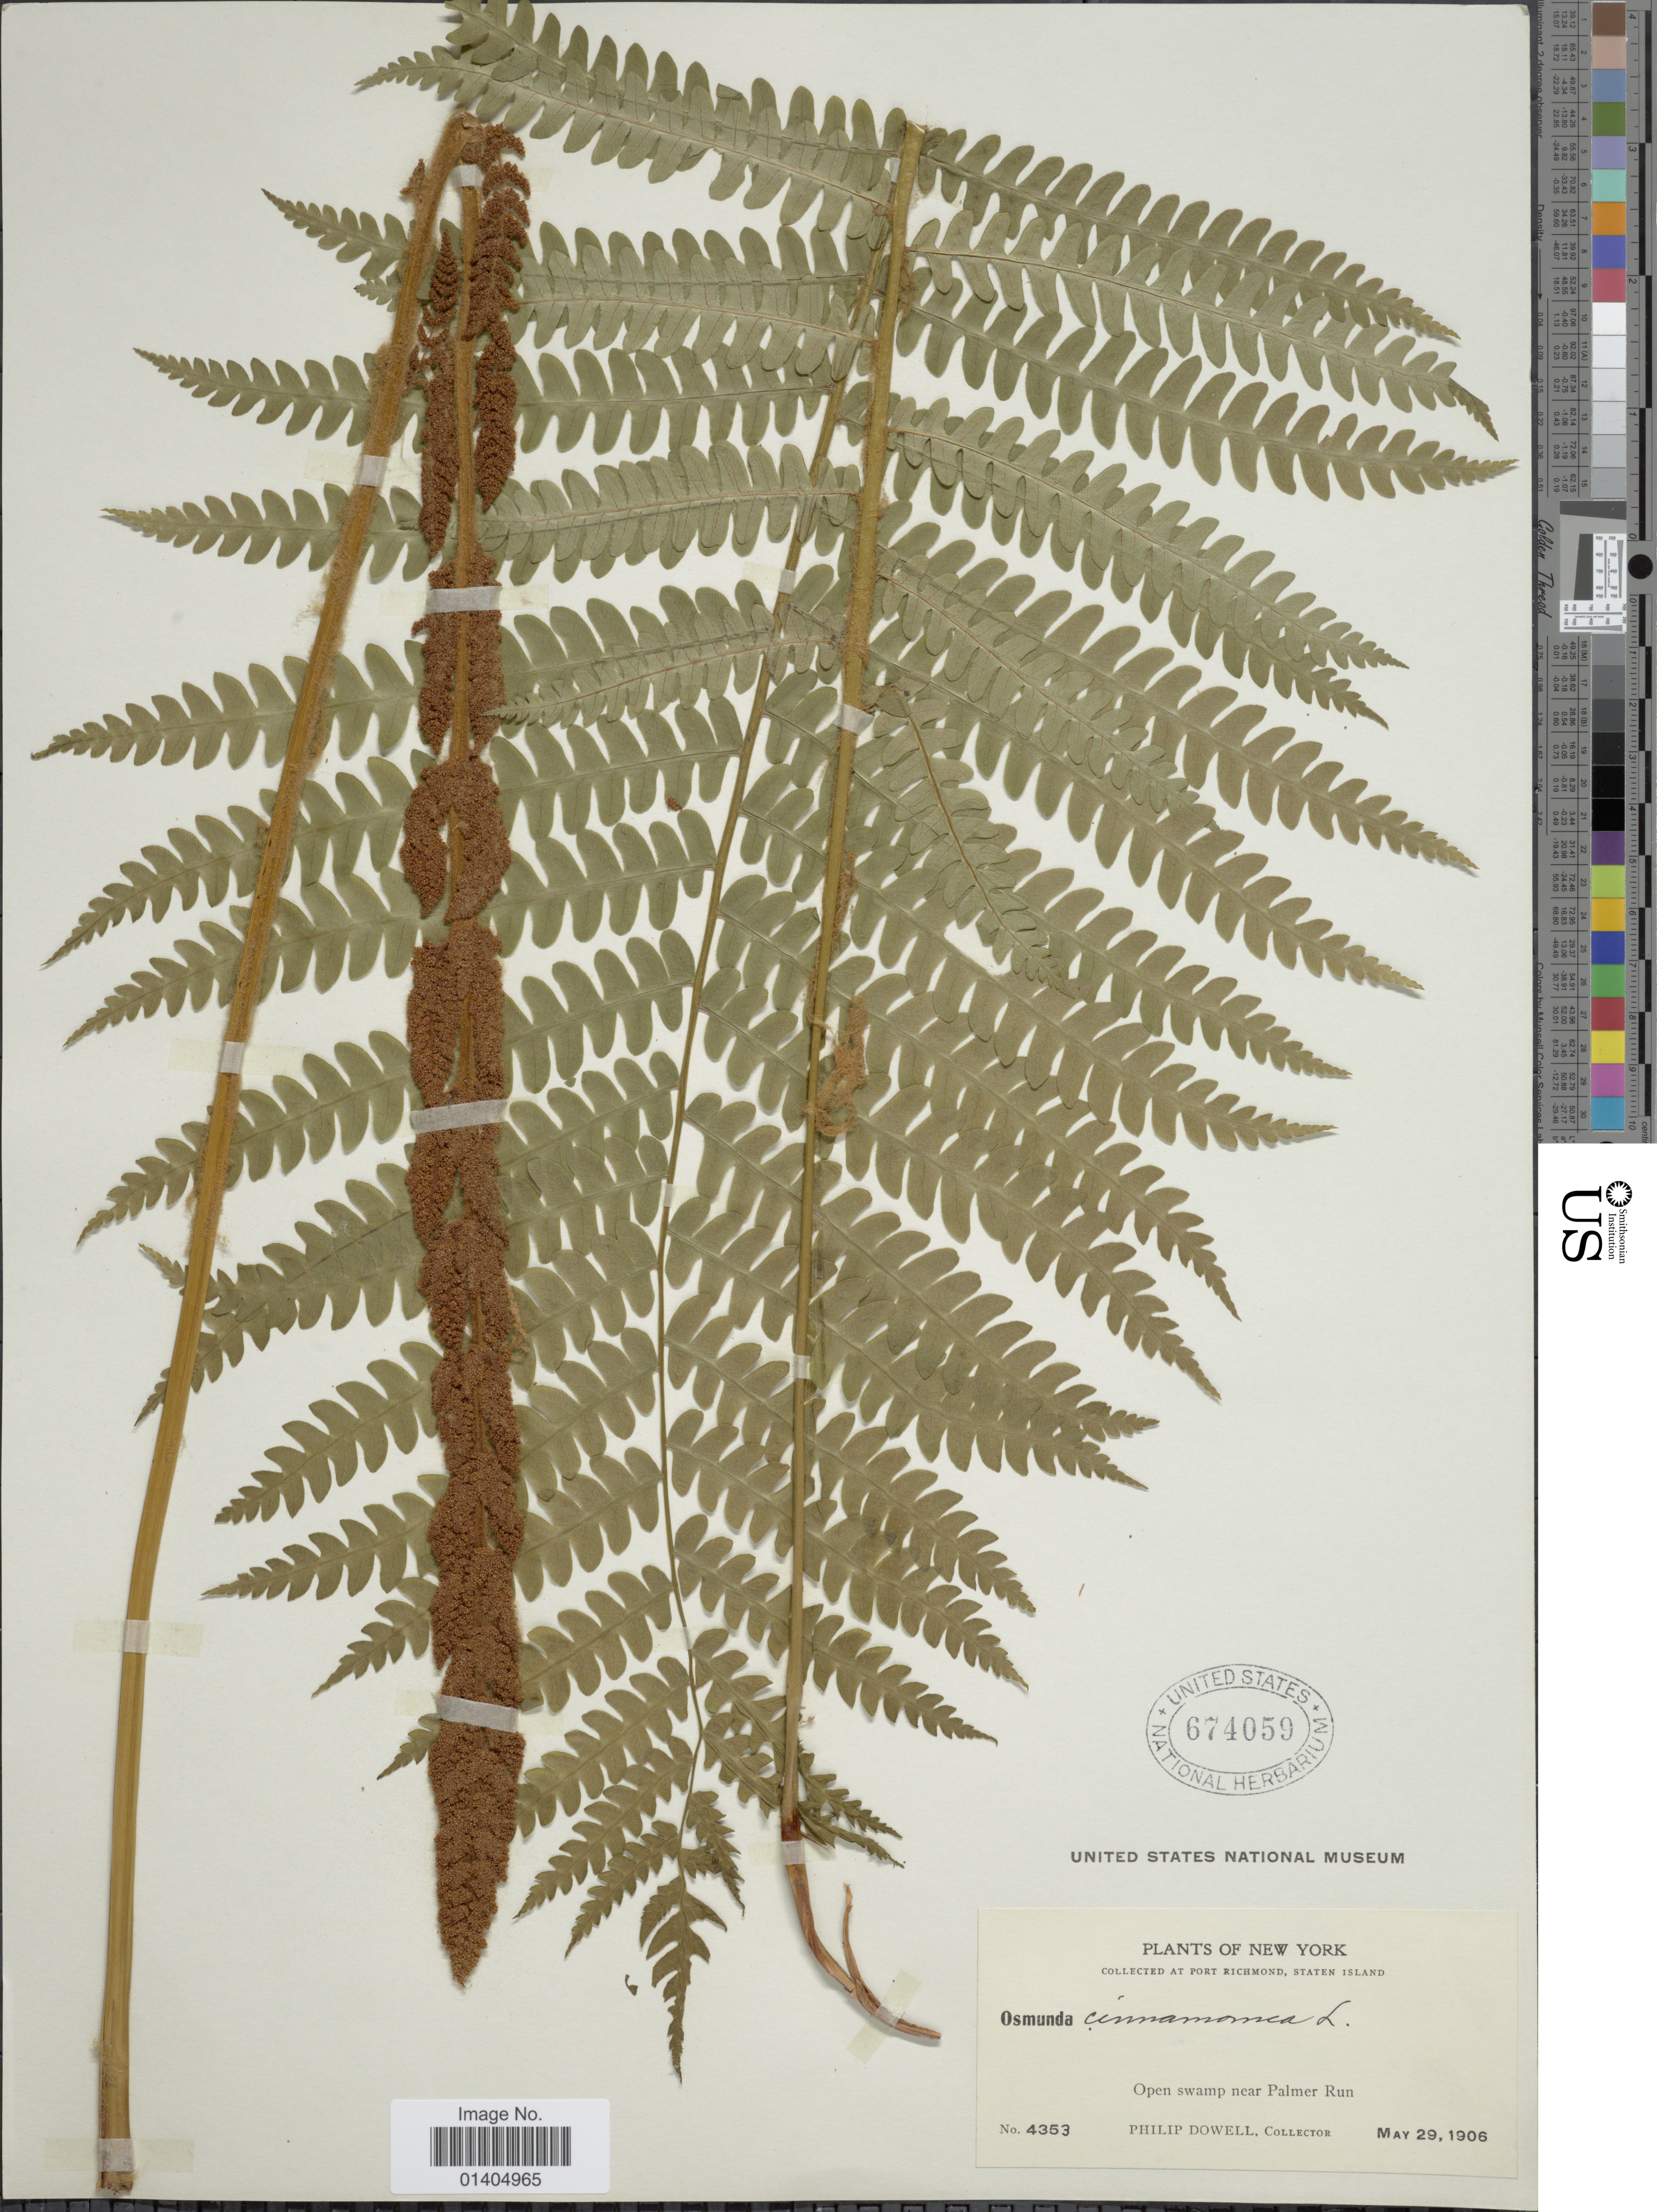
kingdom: Plantae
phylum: Tracheophyta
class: Polypodiopsida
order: Osmundales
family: Osmundaceae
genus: Osmundastrum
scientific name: Osmundastrum cinnamomeum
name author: (L.) C. Presl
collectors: P. Dowell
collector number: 4353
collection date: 1906-05-29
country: United States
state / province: New York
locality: At Port Ricmond, Staten Island, Open swamp near Palmer Run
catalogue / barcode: US 674059